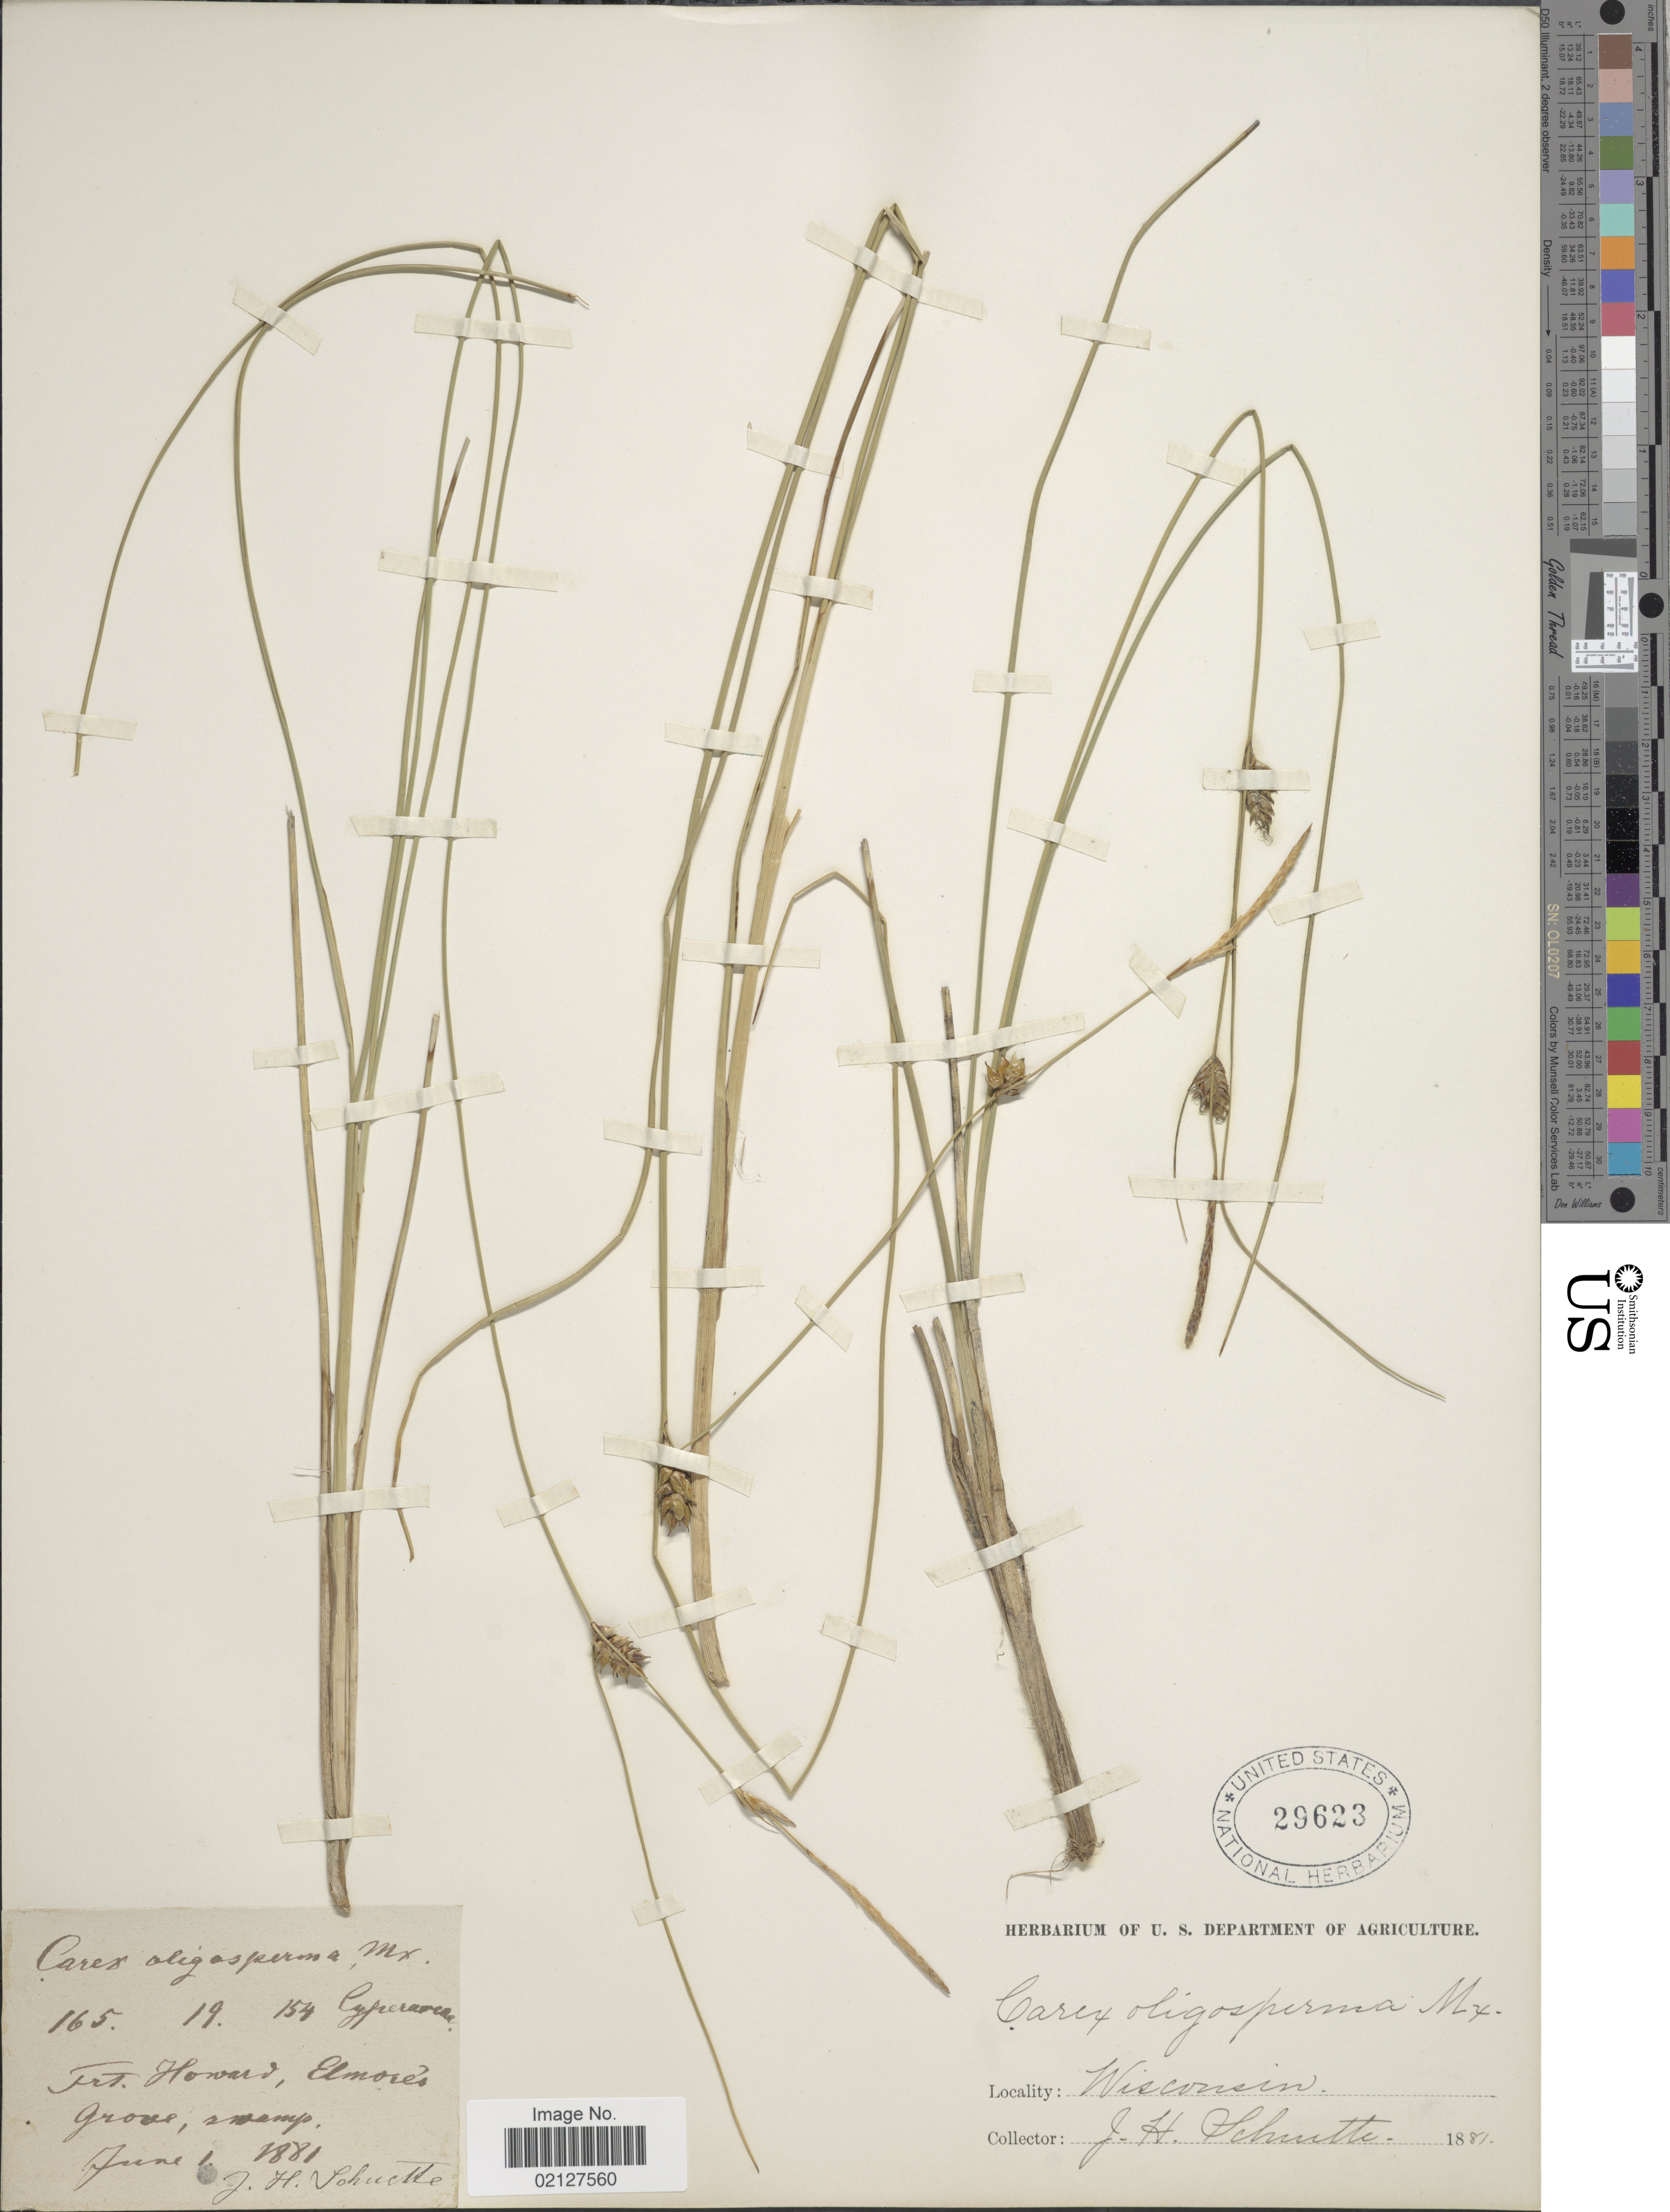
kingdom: Plantae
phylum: Tracheophyta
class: Liliopsida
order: Poales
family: Cyperaceae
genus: Carex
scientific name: Carex oligosperma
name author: Michx.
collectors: J. H. Schuette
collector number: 165/19/154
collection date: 1881-06-01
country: United States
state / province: Wisconsin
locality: Fort Howard, Elmore's Grove, swamp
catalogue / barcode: US 29623